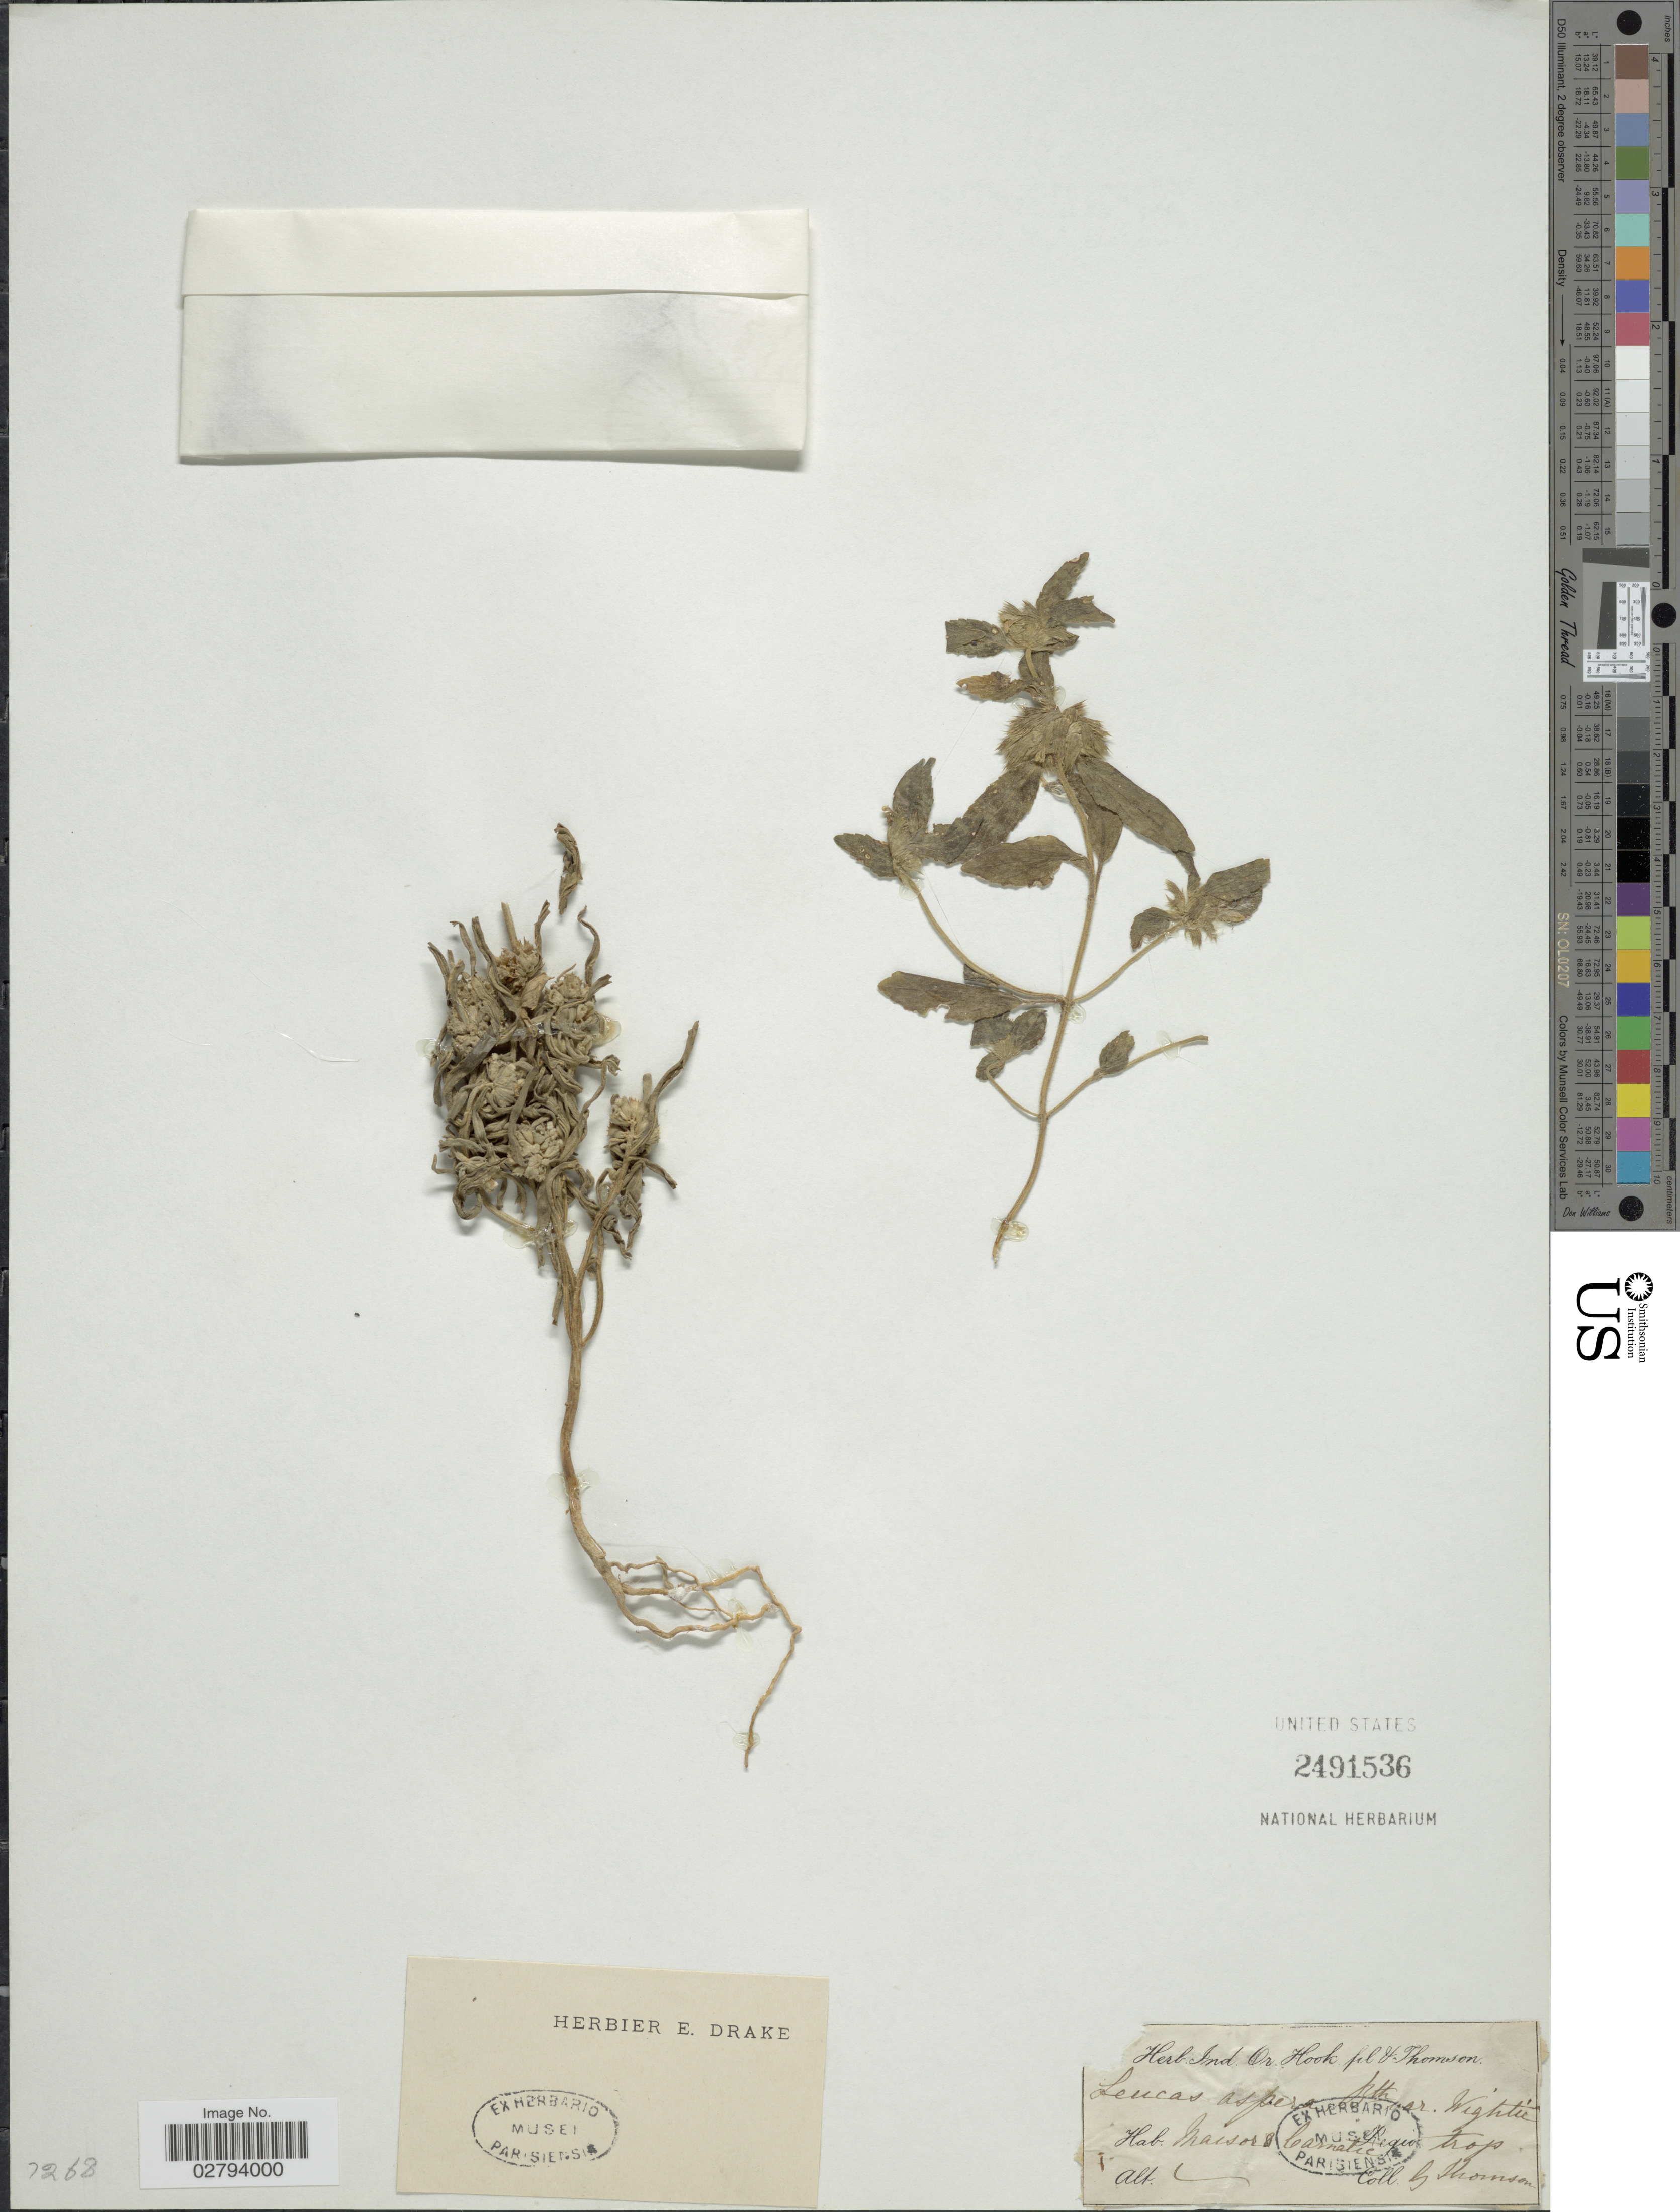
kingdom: Plantae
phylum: Tracheophyta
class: Magnoliopsida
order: Lamiales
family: Lamiaceae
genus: Leucas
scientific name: Leucas aspera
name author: Spreng.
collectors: G. Thomson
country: India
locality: Maisor & Carnatic. Regio. trop.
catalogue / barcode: US 2491536